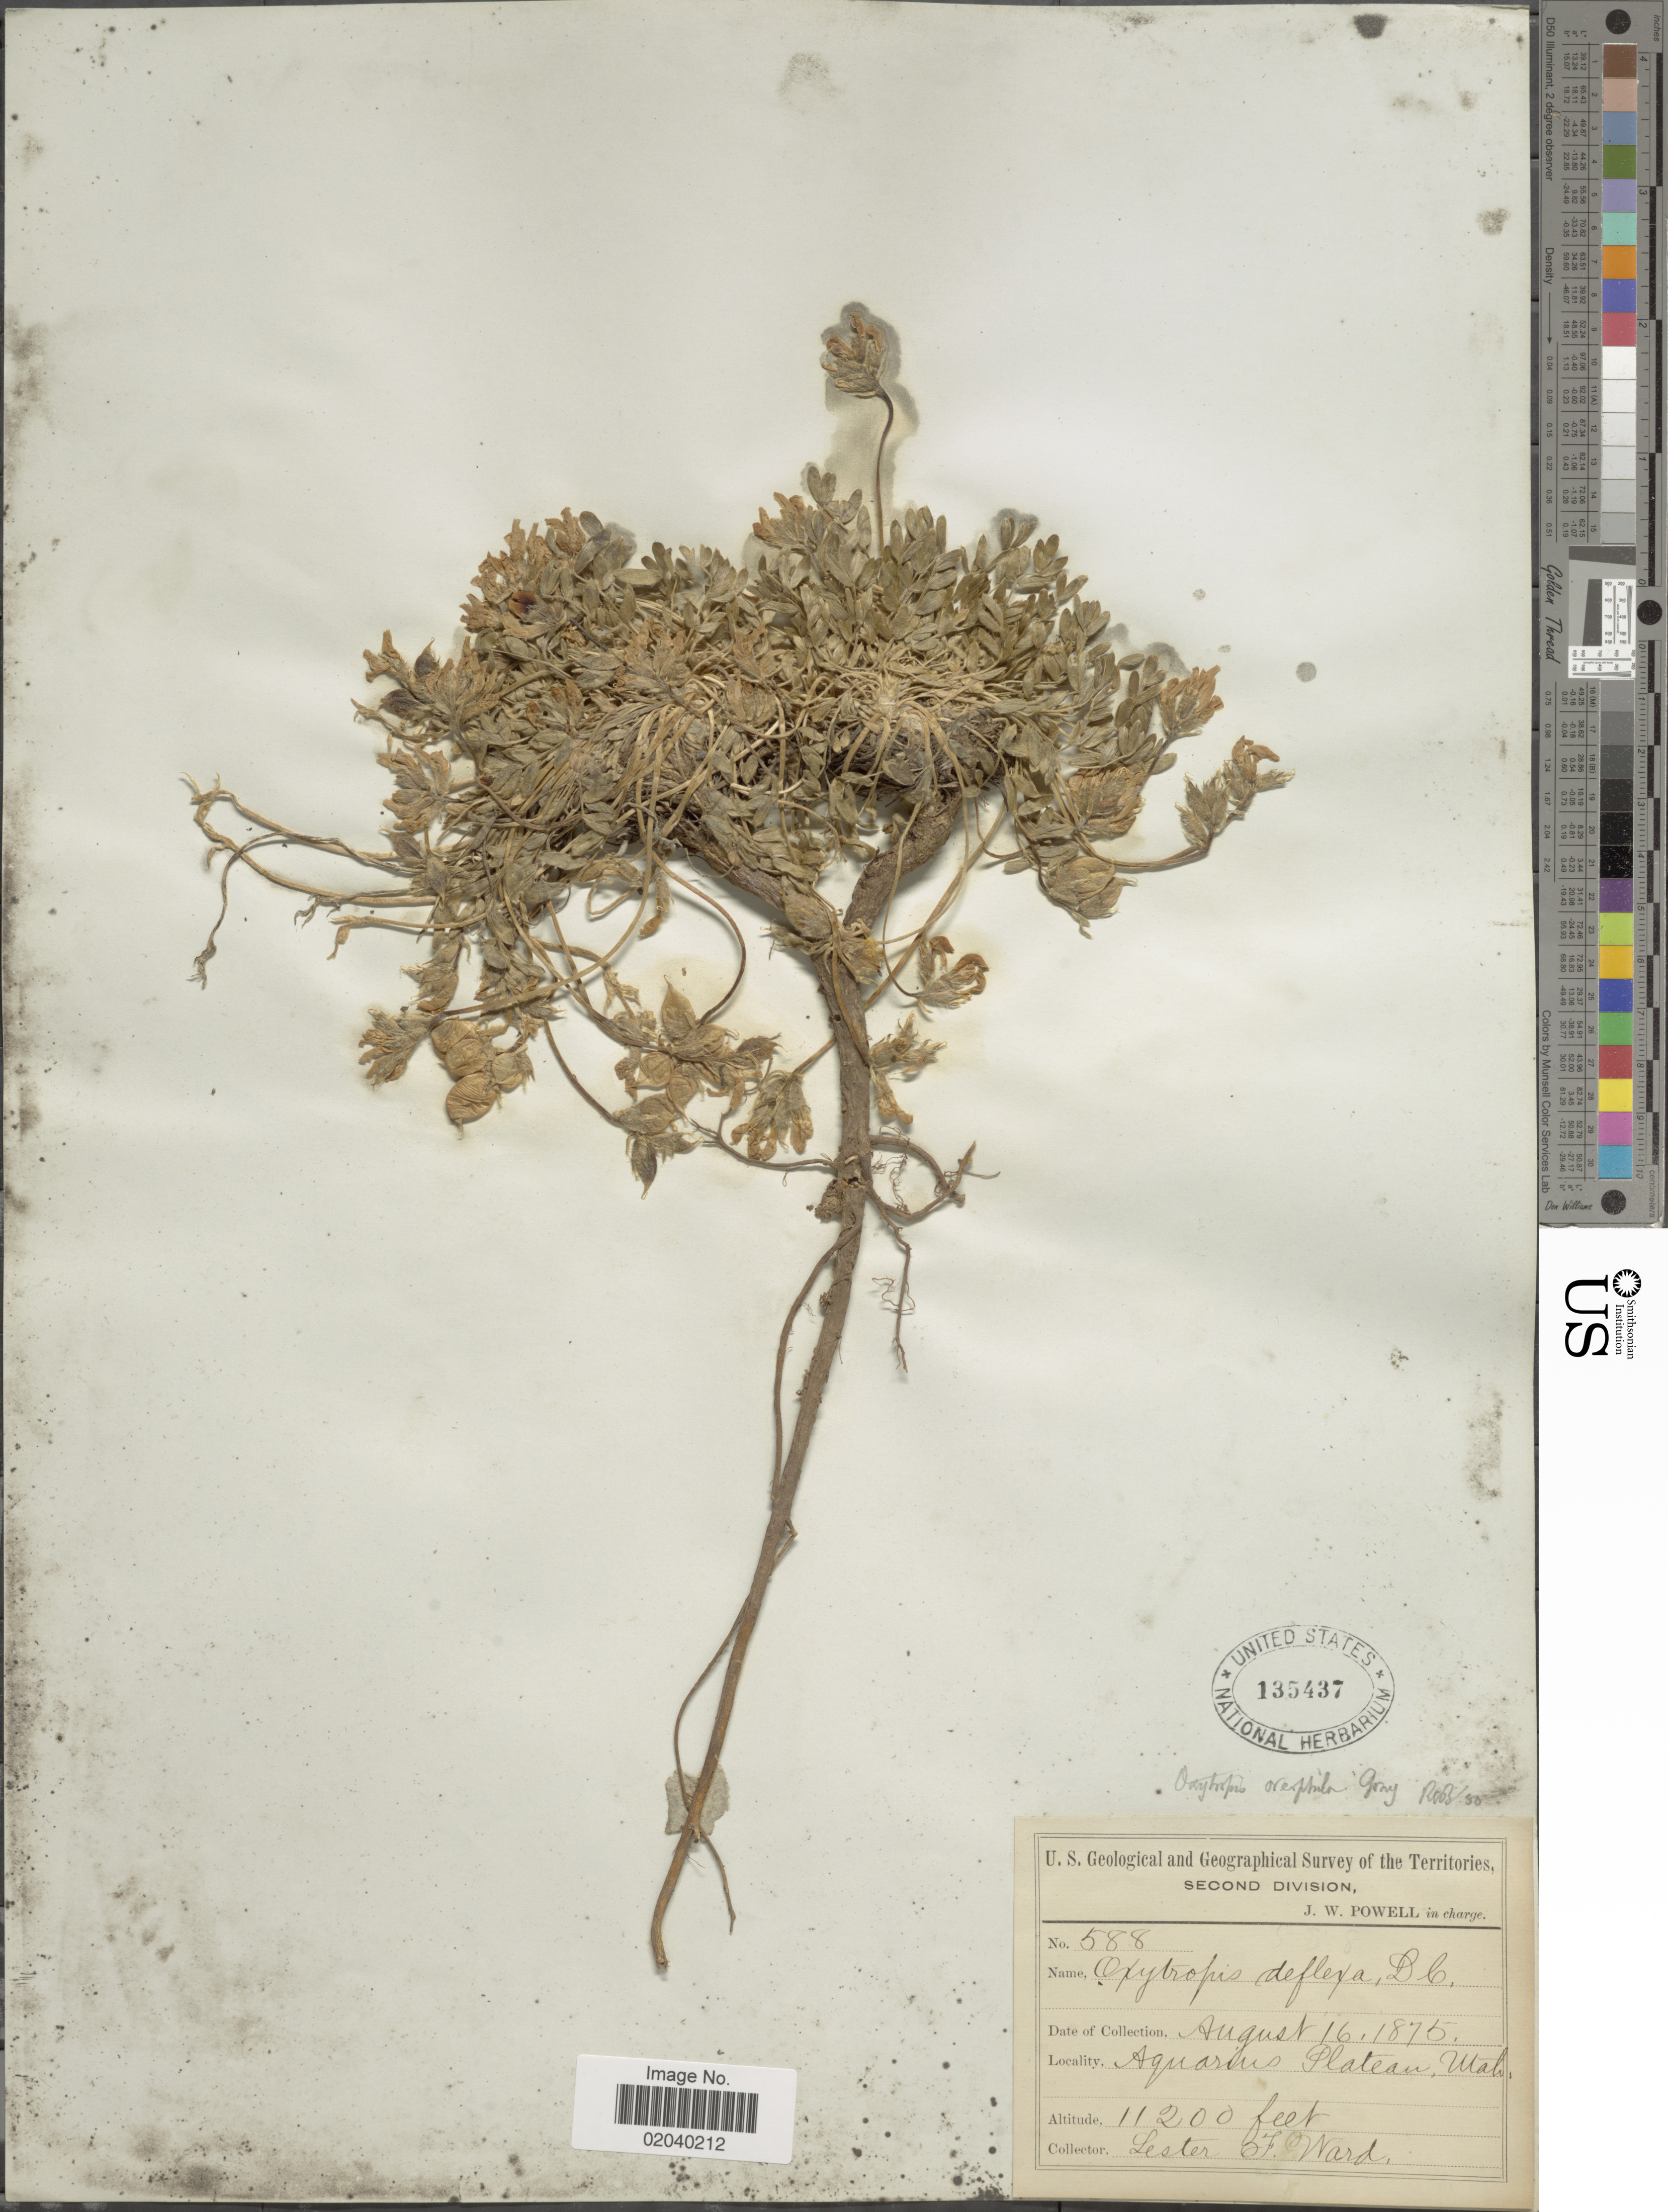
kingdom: Plantae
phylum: Tracheophyta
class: Magnoliopsida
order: Fabales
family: Fabaceae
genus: Oxytropis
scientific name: Oxytropis oreophila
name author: A. Gray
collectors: L. F. Ward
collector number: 588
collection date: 1875-08-16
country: United States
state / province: Utah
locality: Aquarius Plateau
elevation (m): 3414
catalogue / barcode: US 135437